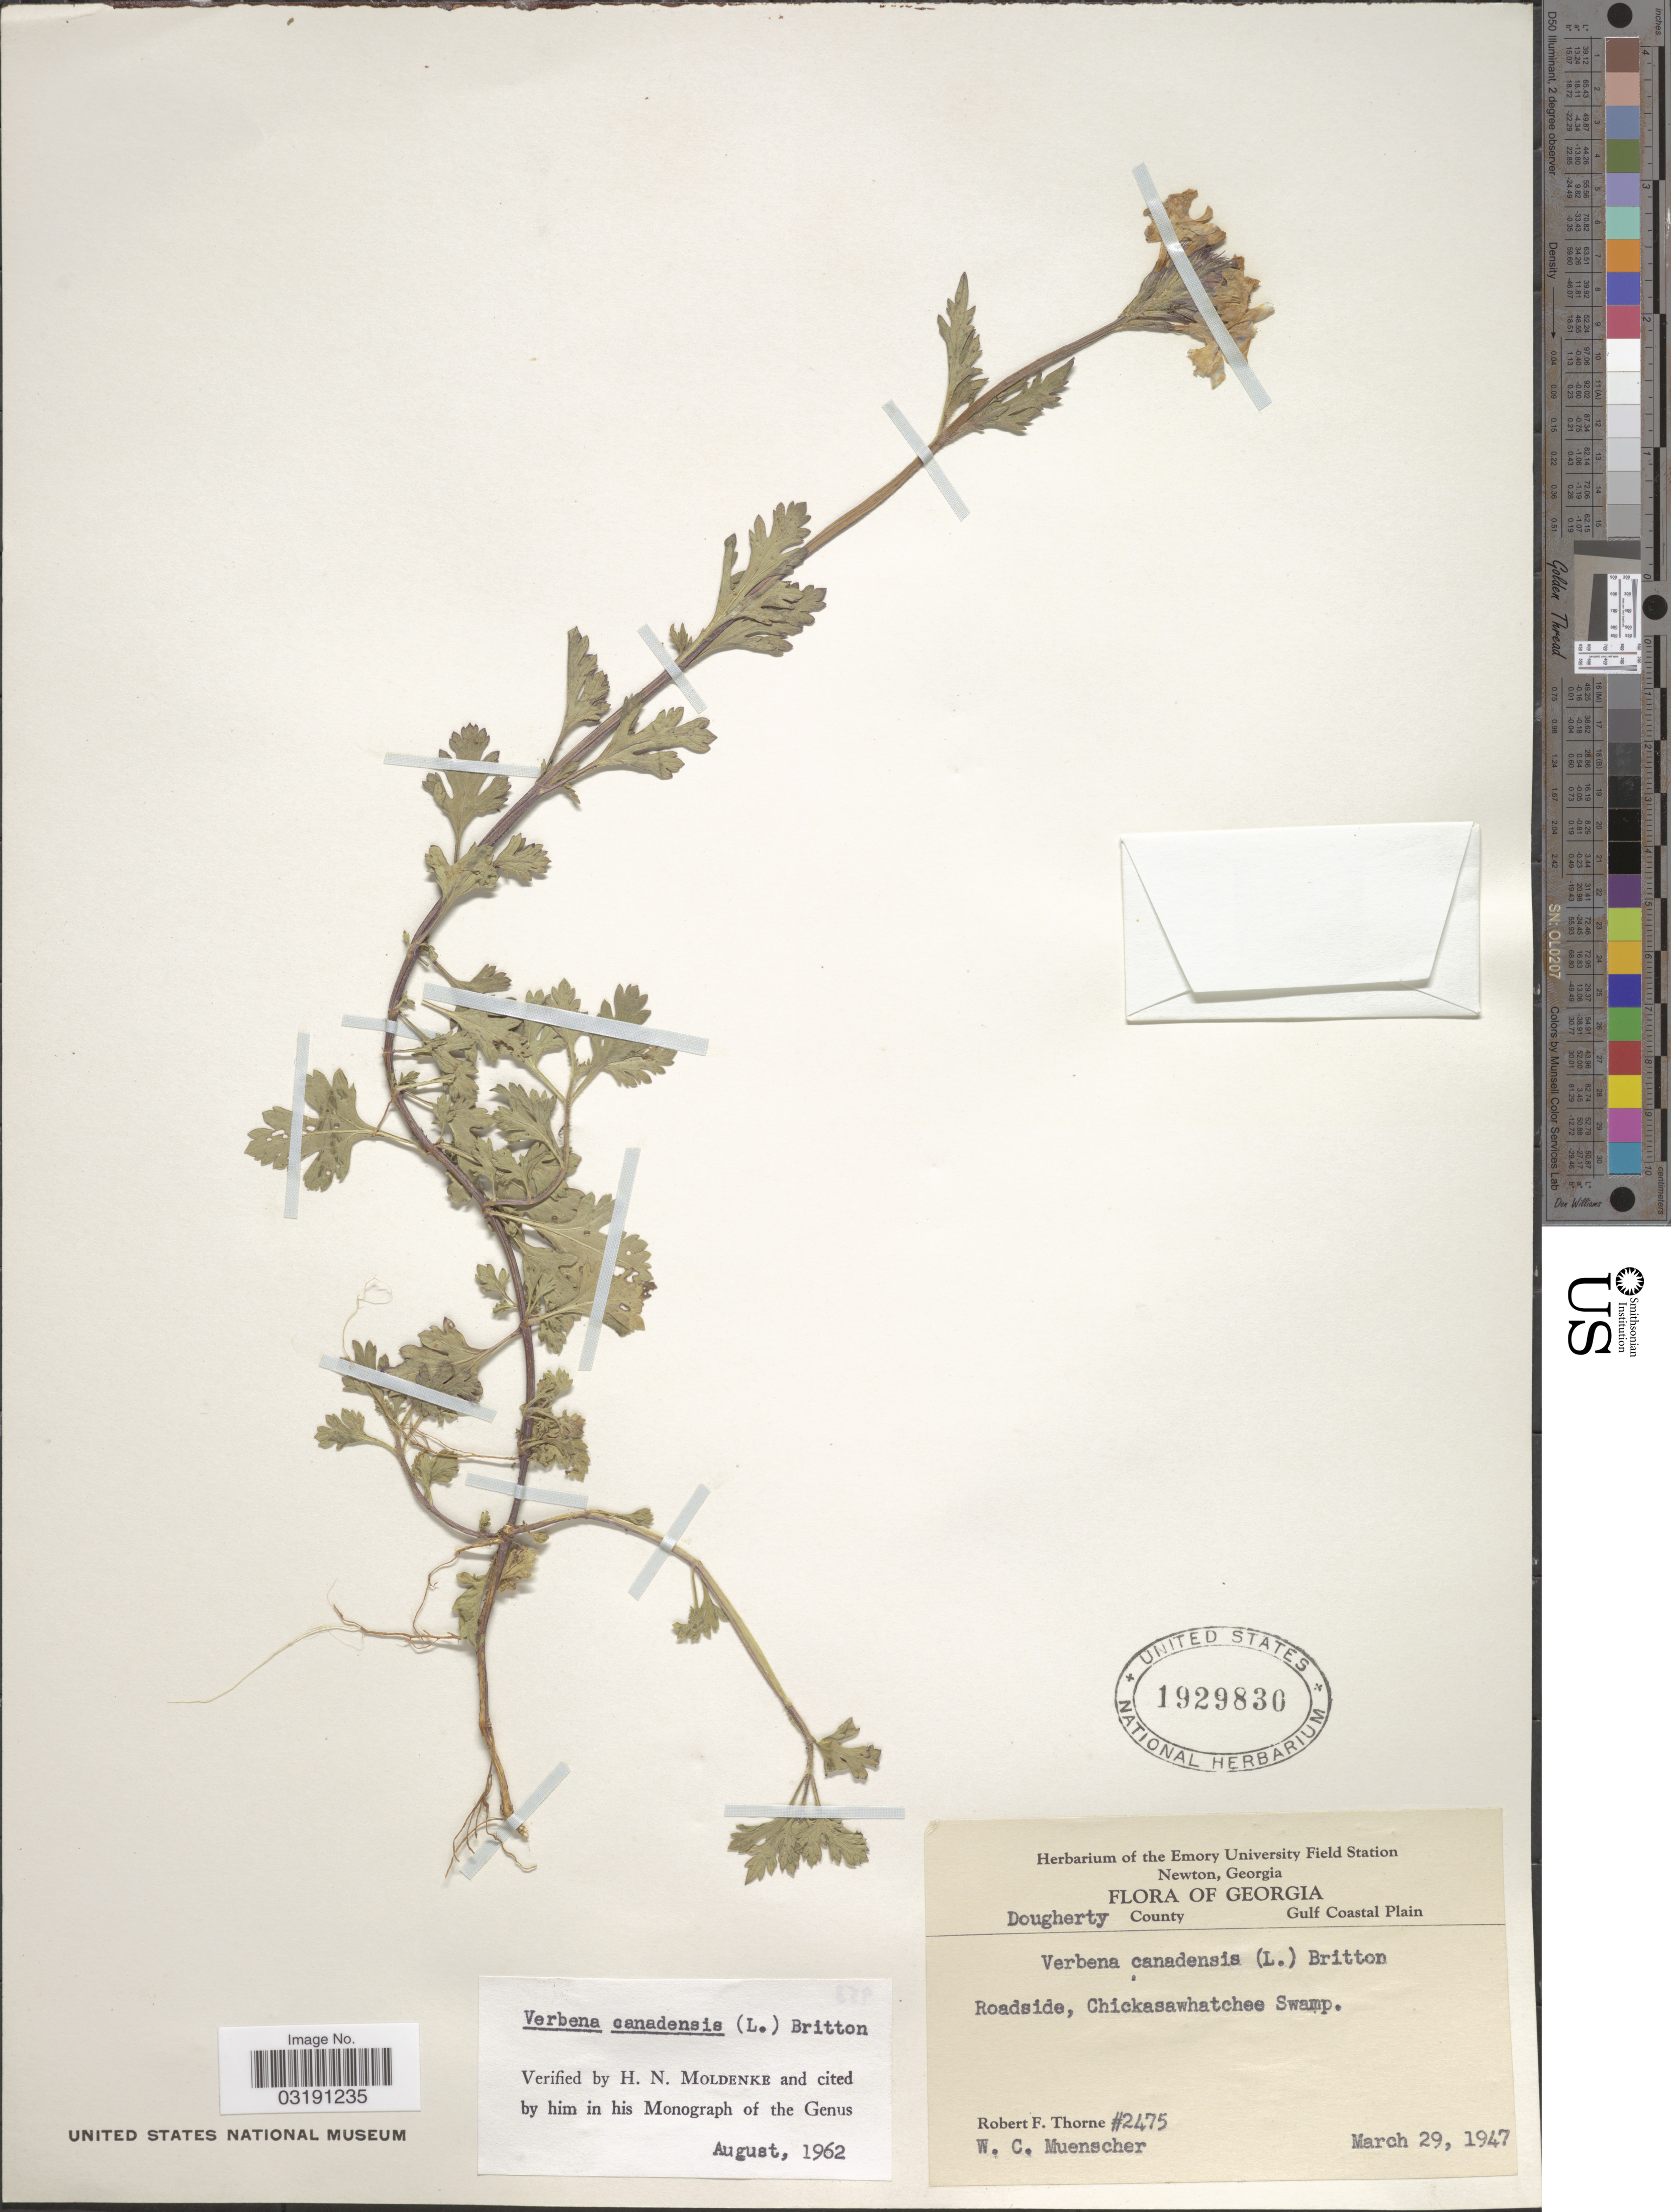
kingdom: Plantae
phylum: Tracheophyta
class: Magnoliopsida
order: Lamiales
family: Verbenaceae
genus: Verbena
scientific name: Verbena canadensis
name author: (L.) Britton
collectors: R. F. Thorne & W. Muenscher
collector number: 2475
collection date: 1947-03-29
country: United States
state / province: Georgia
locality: Dougherty County. Gulf Coastal Plain. Roadside, Chickasawhatchee Swamp.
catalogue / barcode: US 1929830